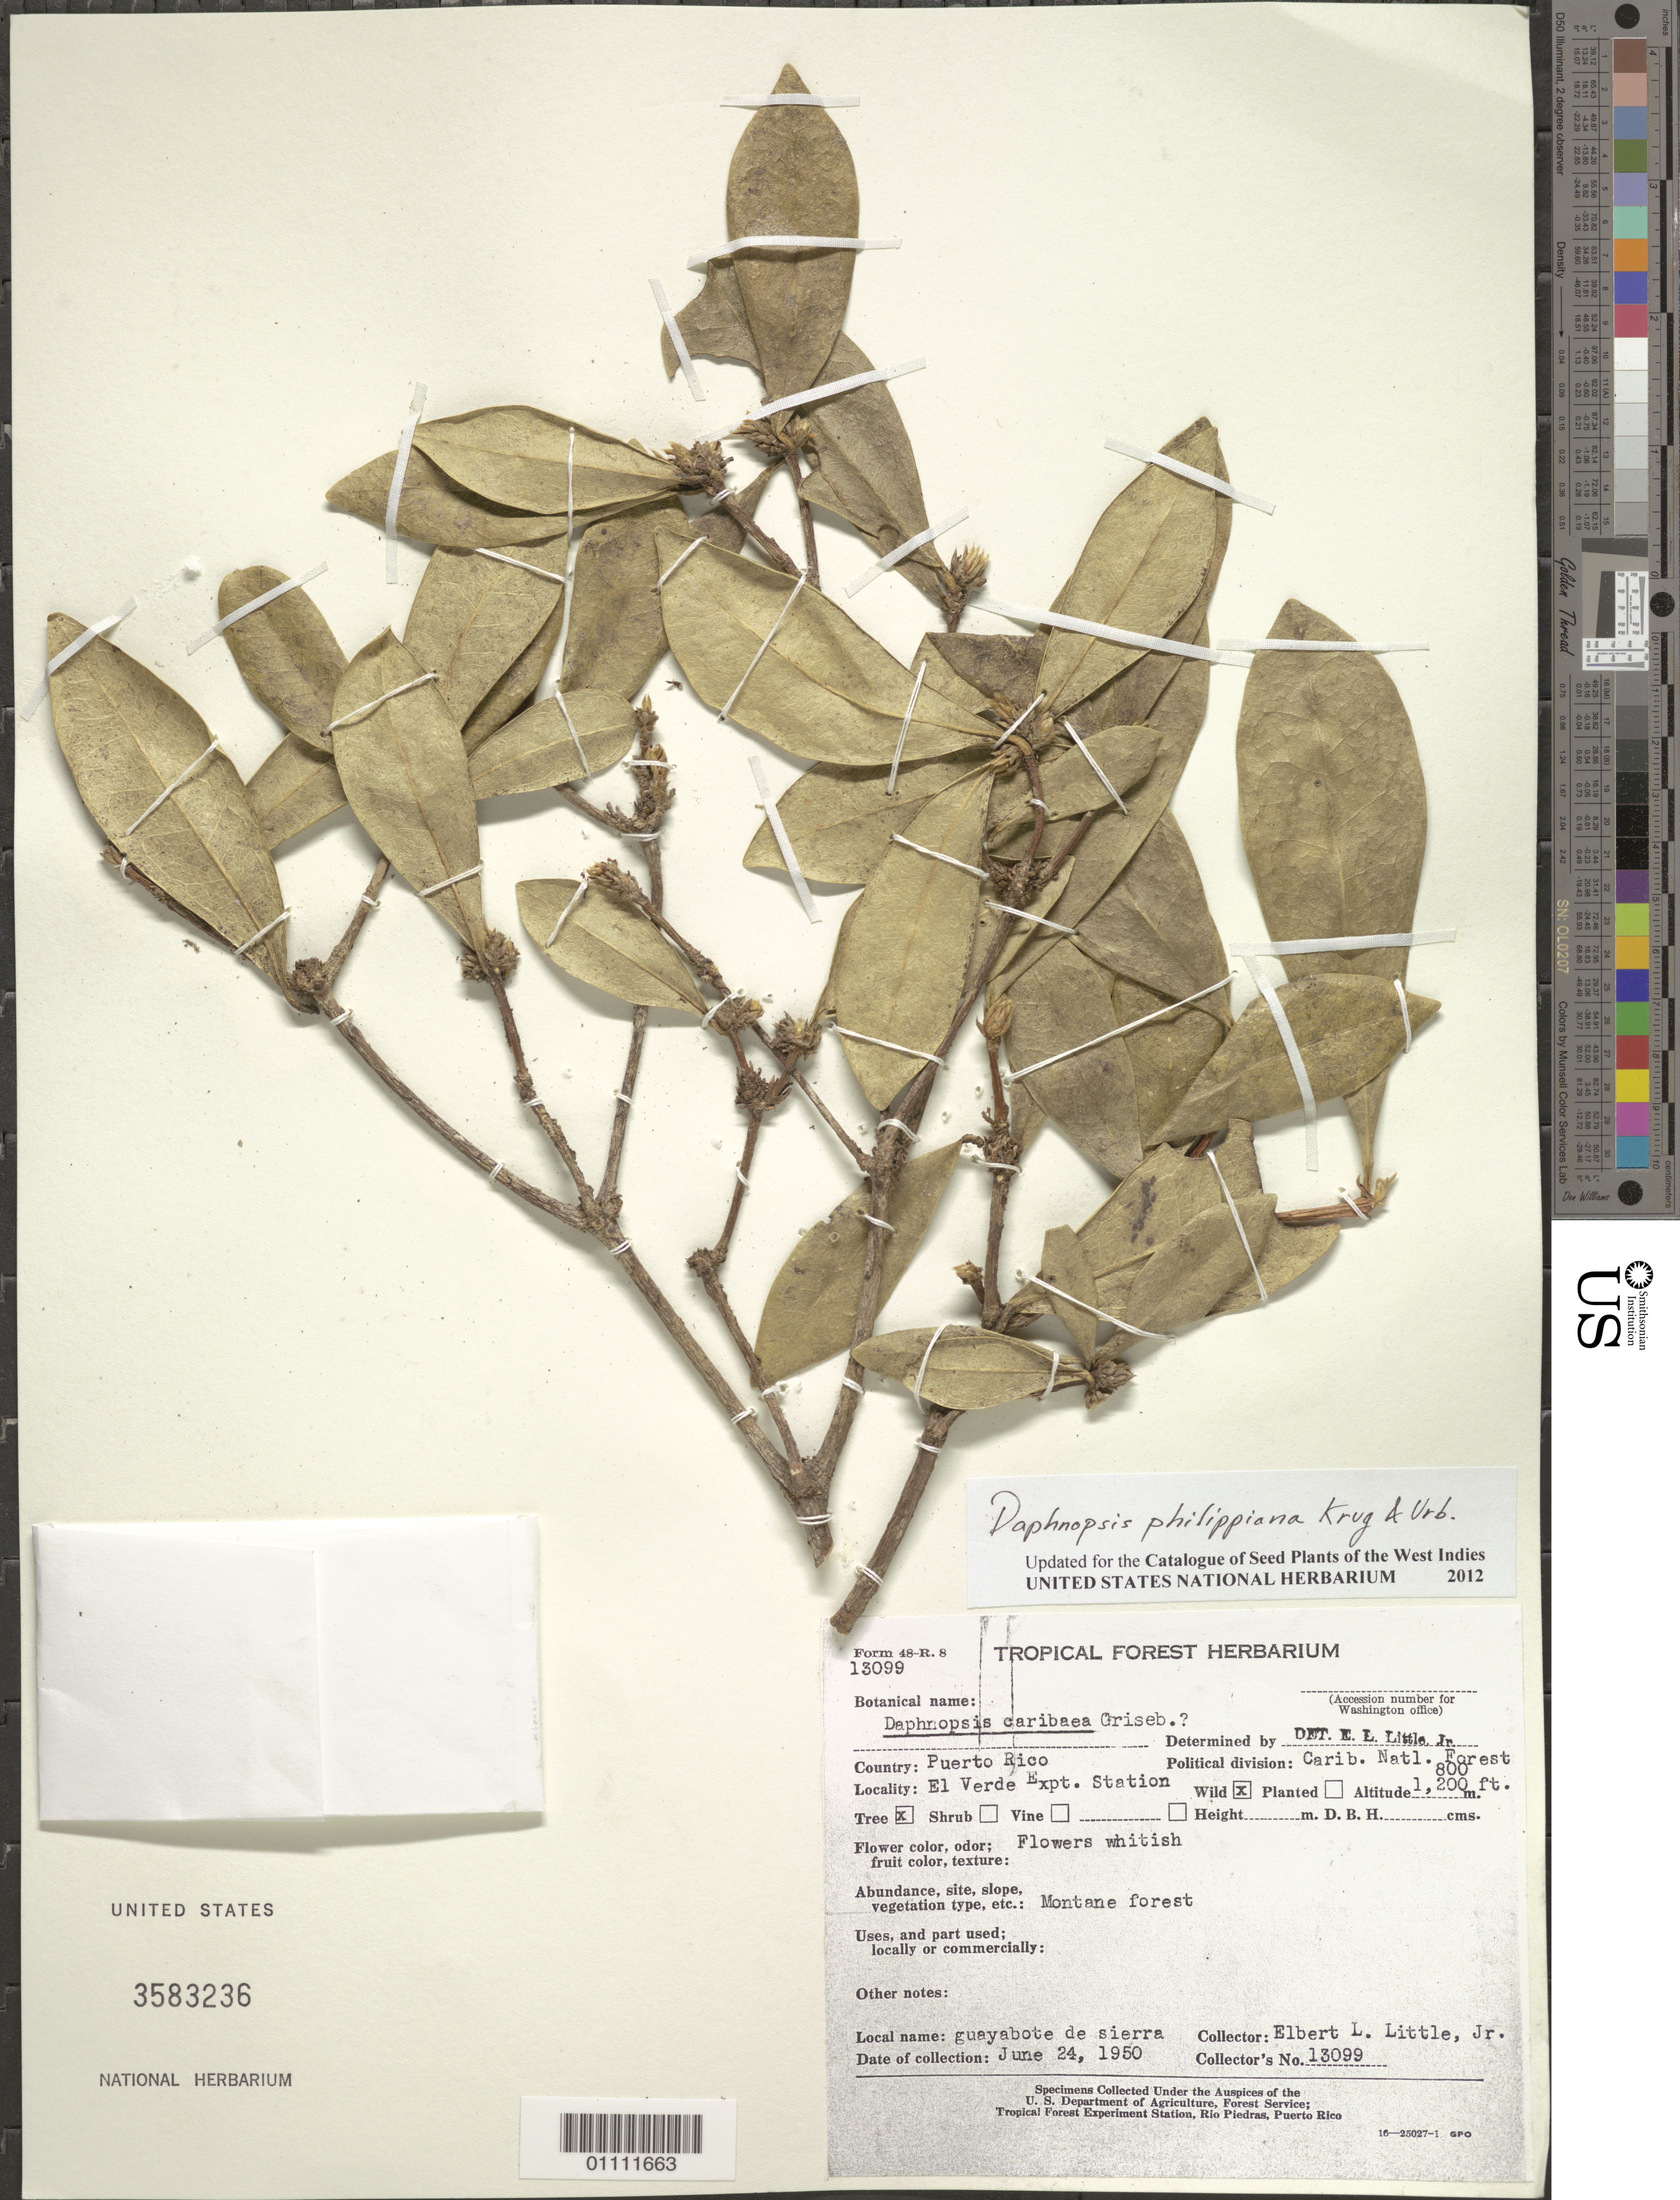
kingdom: Plantae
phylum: Tracheophyta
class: Magnoliopsida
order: Malvales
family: Thymelaeaceae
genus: Daphnopsis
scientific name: Daphnopsis philippiana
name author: Krug & Urb.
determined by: Strong, M. T., (US), Smithsonian Institution - National Museum of Natural History (UNITED STATES)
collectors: E. L. Little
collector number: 13099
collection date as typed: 24 Jun 1950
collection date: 1950-06-24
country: Puerto Rico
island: Puerto Rico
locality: Carib. Natl. Forest, El Verde Expt. Station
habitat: Montane forest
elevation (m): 244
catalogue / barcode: US 3583236